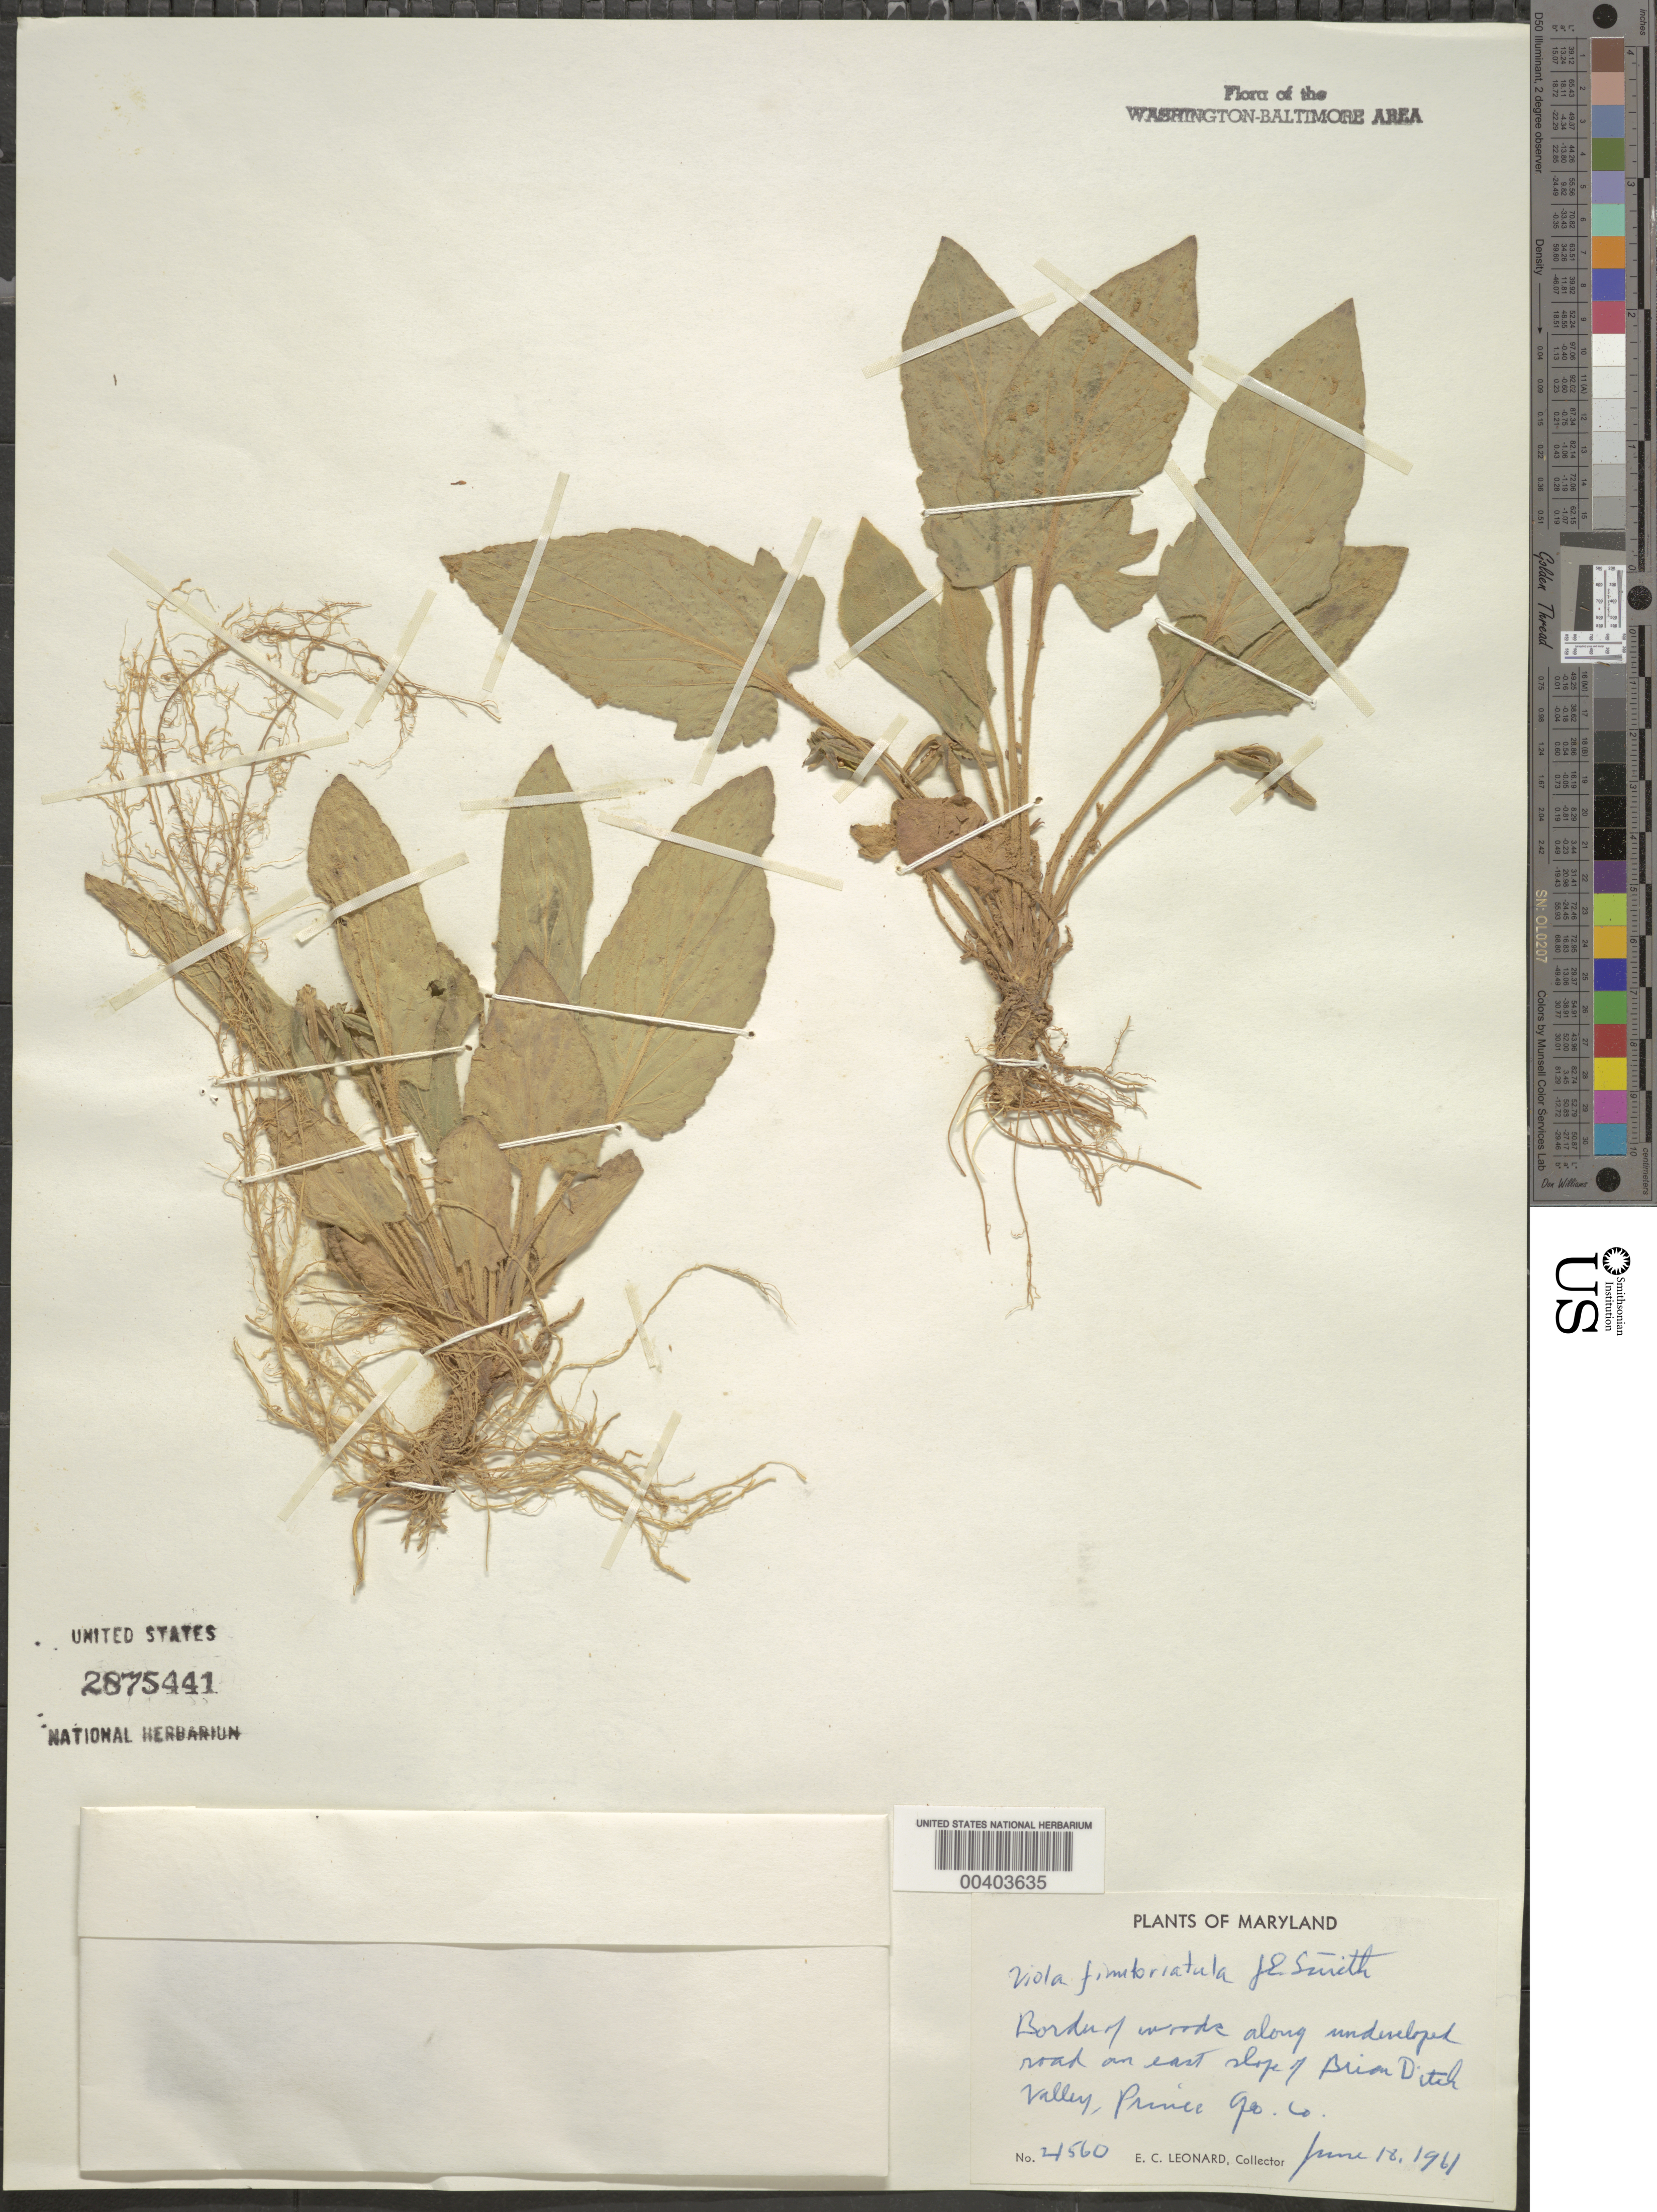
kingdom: Plantae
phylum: Tracheophyta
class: Magnoliopsida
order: Malpighiales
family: Violaceae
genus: Viola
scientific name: Viola sagittata var. ovata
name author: (Nutt.) Torr. & A. Gray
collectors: E. C. Leonard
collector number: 21560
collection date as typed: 18 Jun 1961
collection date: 1961-06-18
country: United States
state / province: Maryland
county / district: Prince George's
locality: Briar Ditch Valley, below Martins Lane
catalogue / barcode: US 2875441